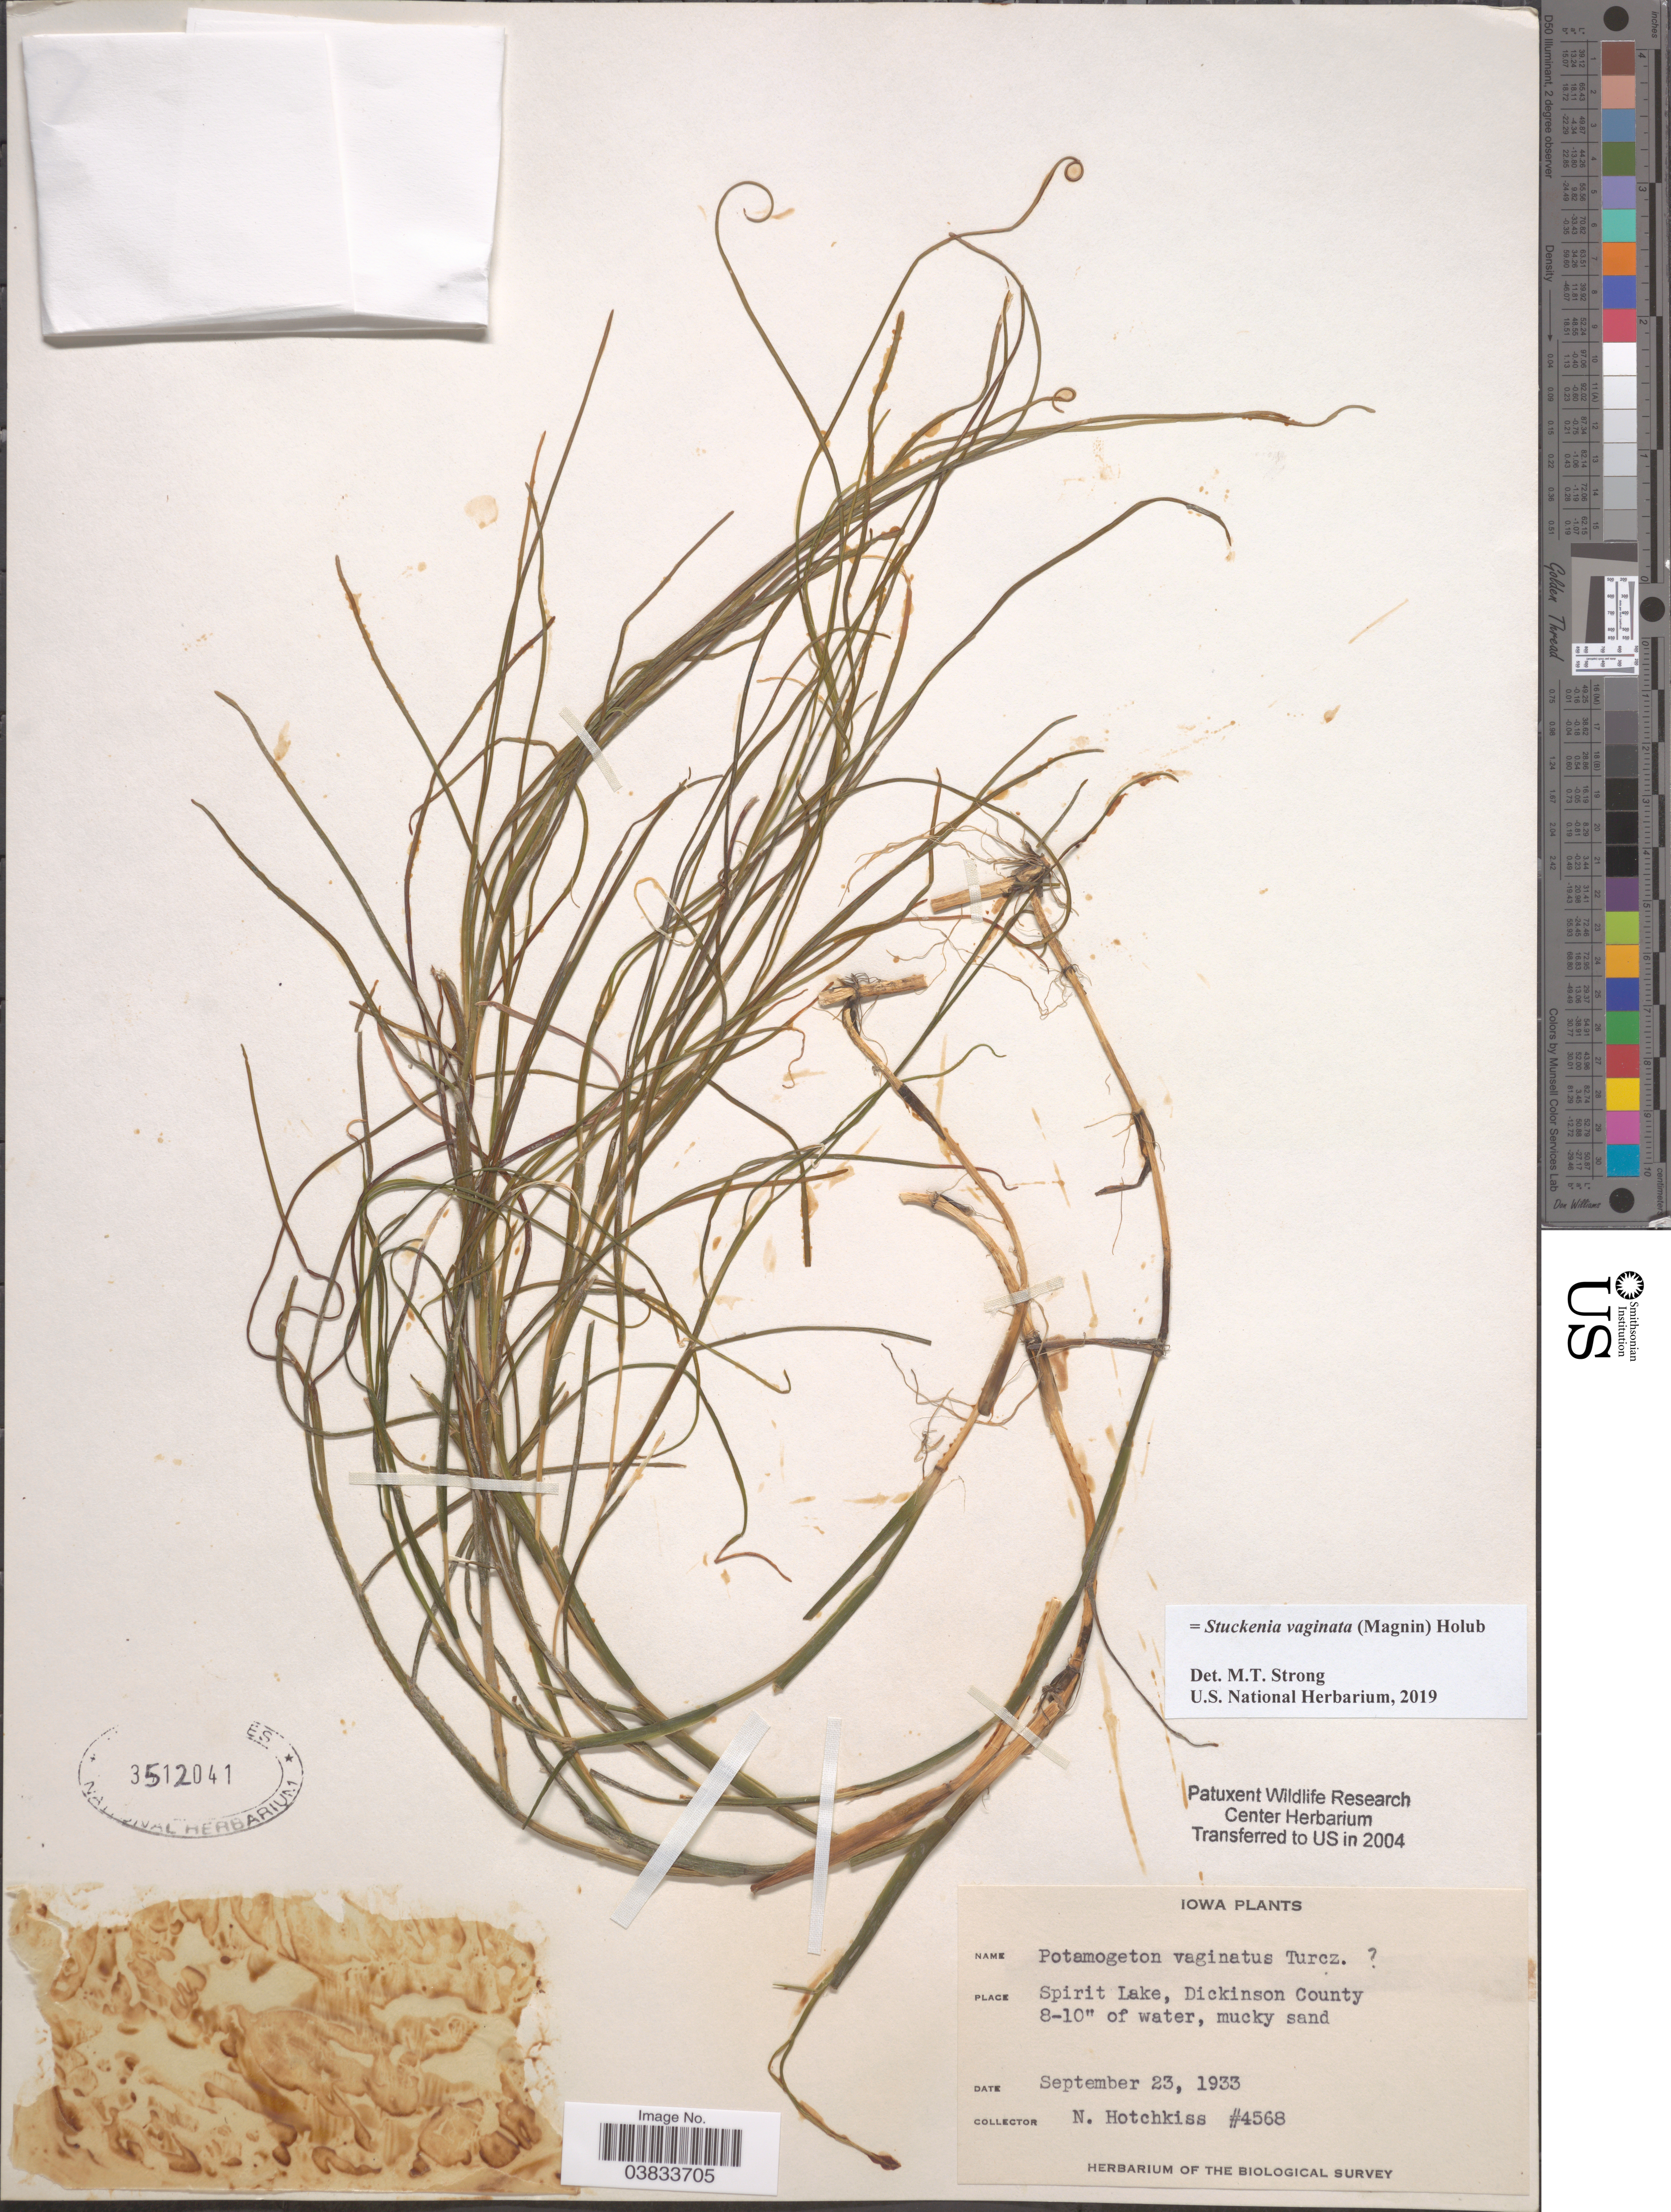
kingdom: Plantae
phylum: Tracheophyta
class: Liliopsida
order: Alismatales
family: Potamogetonaceae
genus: Stuckenia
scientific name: Stuckenia vaginata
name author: (Magnin) Holub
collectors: N. Hotchkiss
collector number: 4568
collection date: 1933-09-23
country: United States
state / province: Iowa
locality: Spirit Lake, Dickinson County.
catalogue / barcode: US 3512041